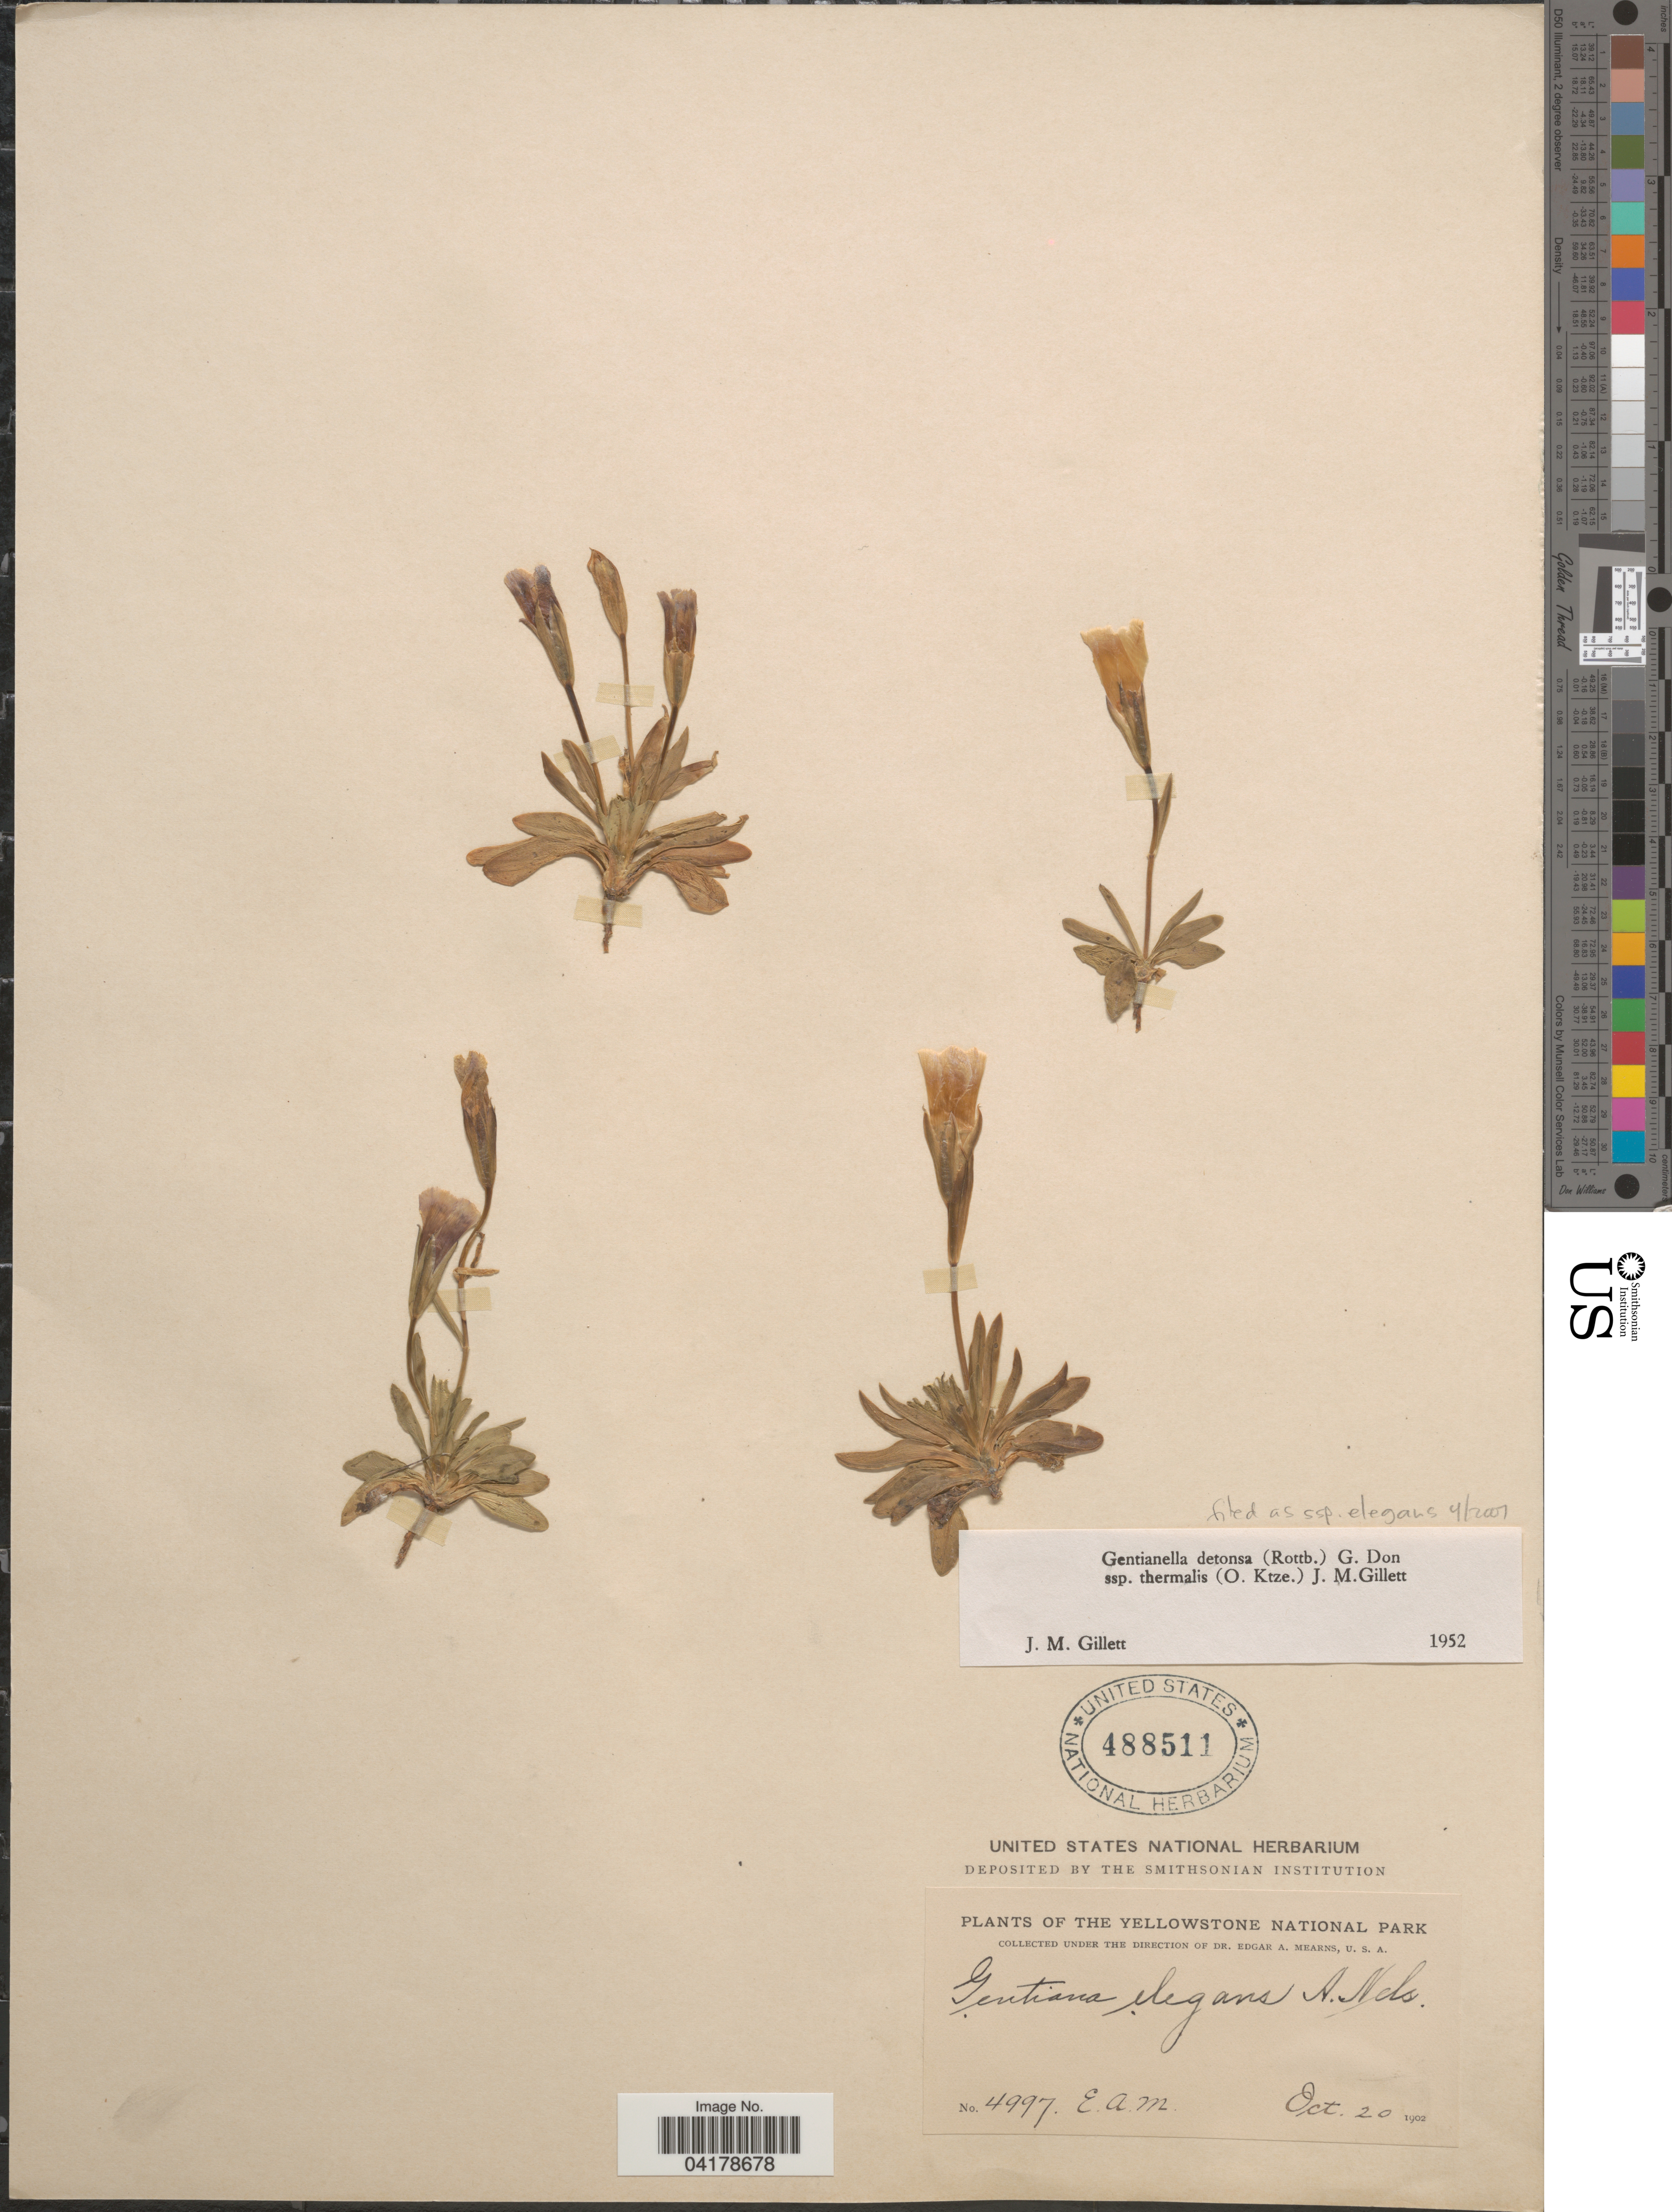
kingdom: Plantae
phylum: Tracheophyta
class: Magnoliopsida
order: Gentianales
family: Gentianaceae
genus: Gentianella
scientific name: Gentianella detonsa subsp. thermalis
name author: (Kuntze) J.M. Gillett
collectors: E. A. Mearns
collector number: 4997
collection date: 1902-10-20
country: United States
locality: The Yellowstone National Park.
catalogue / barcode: US 488511